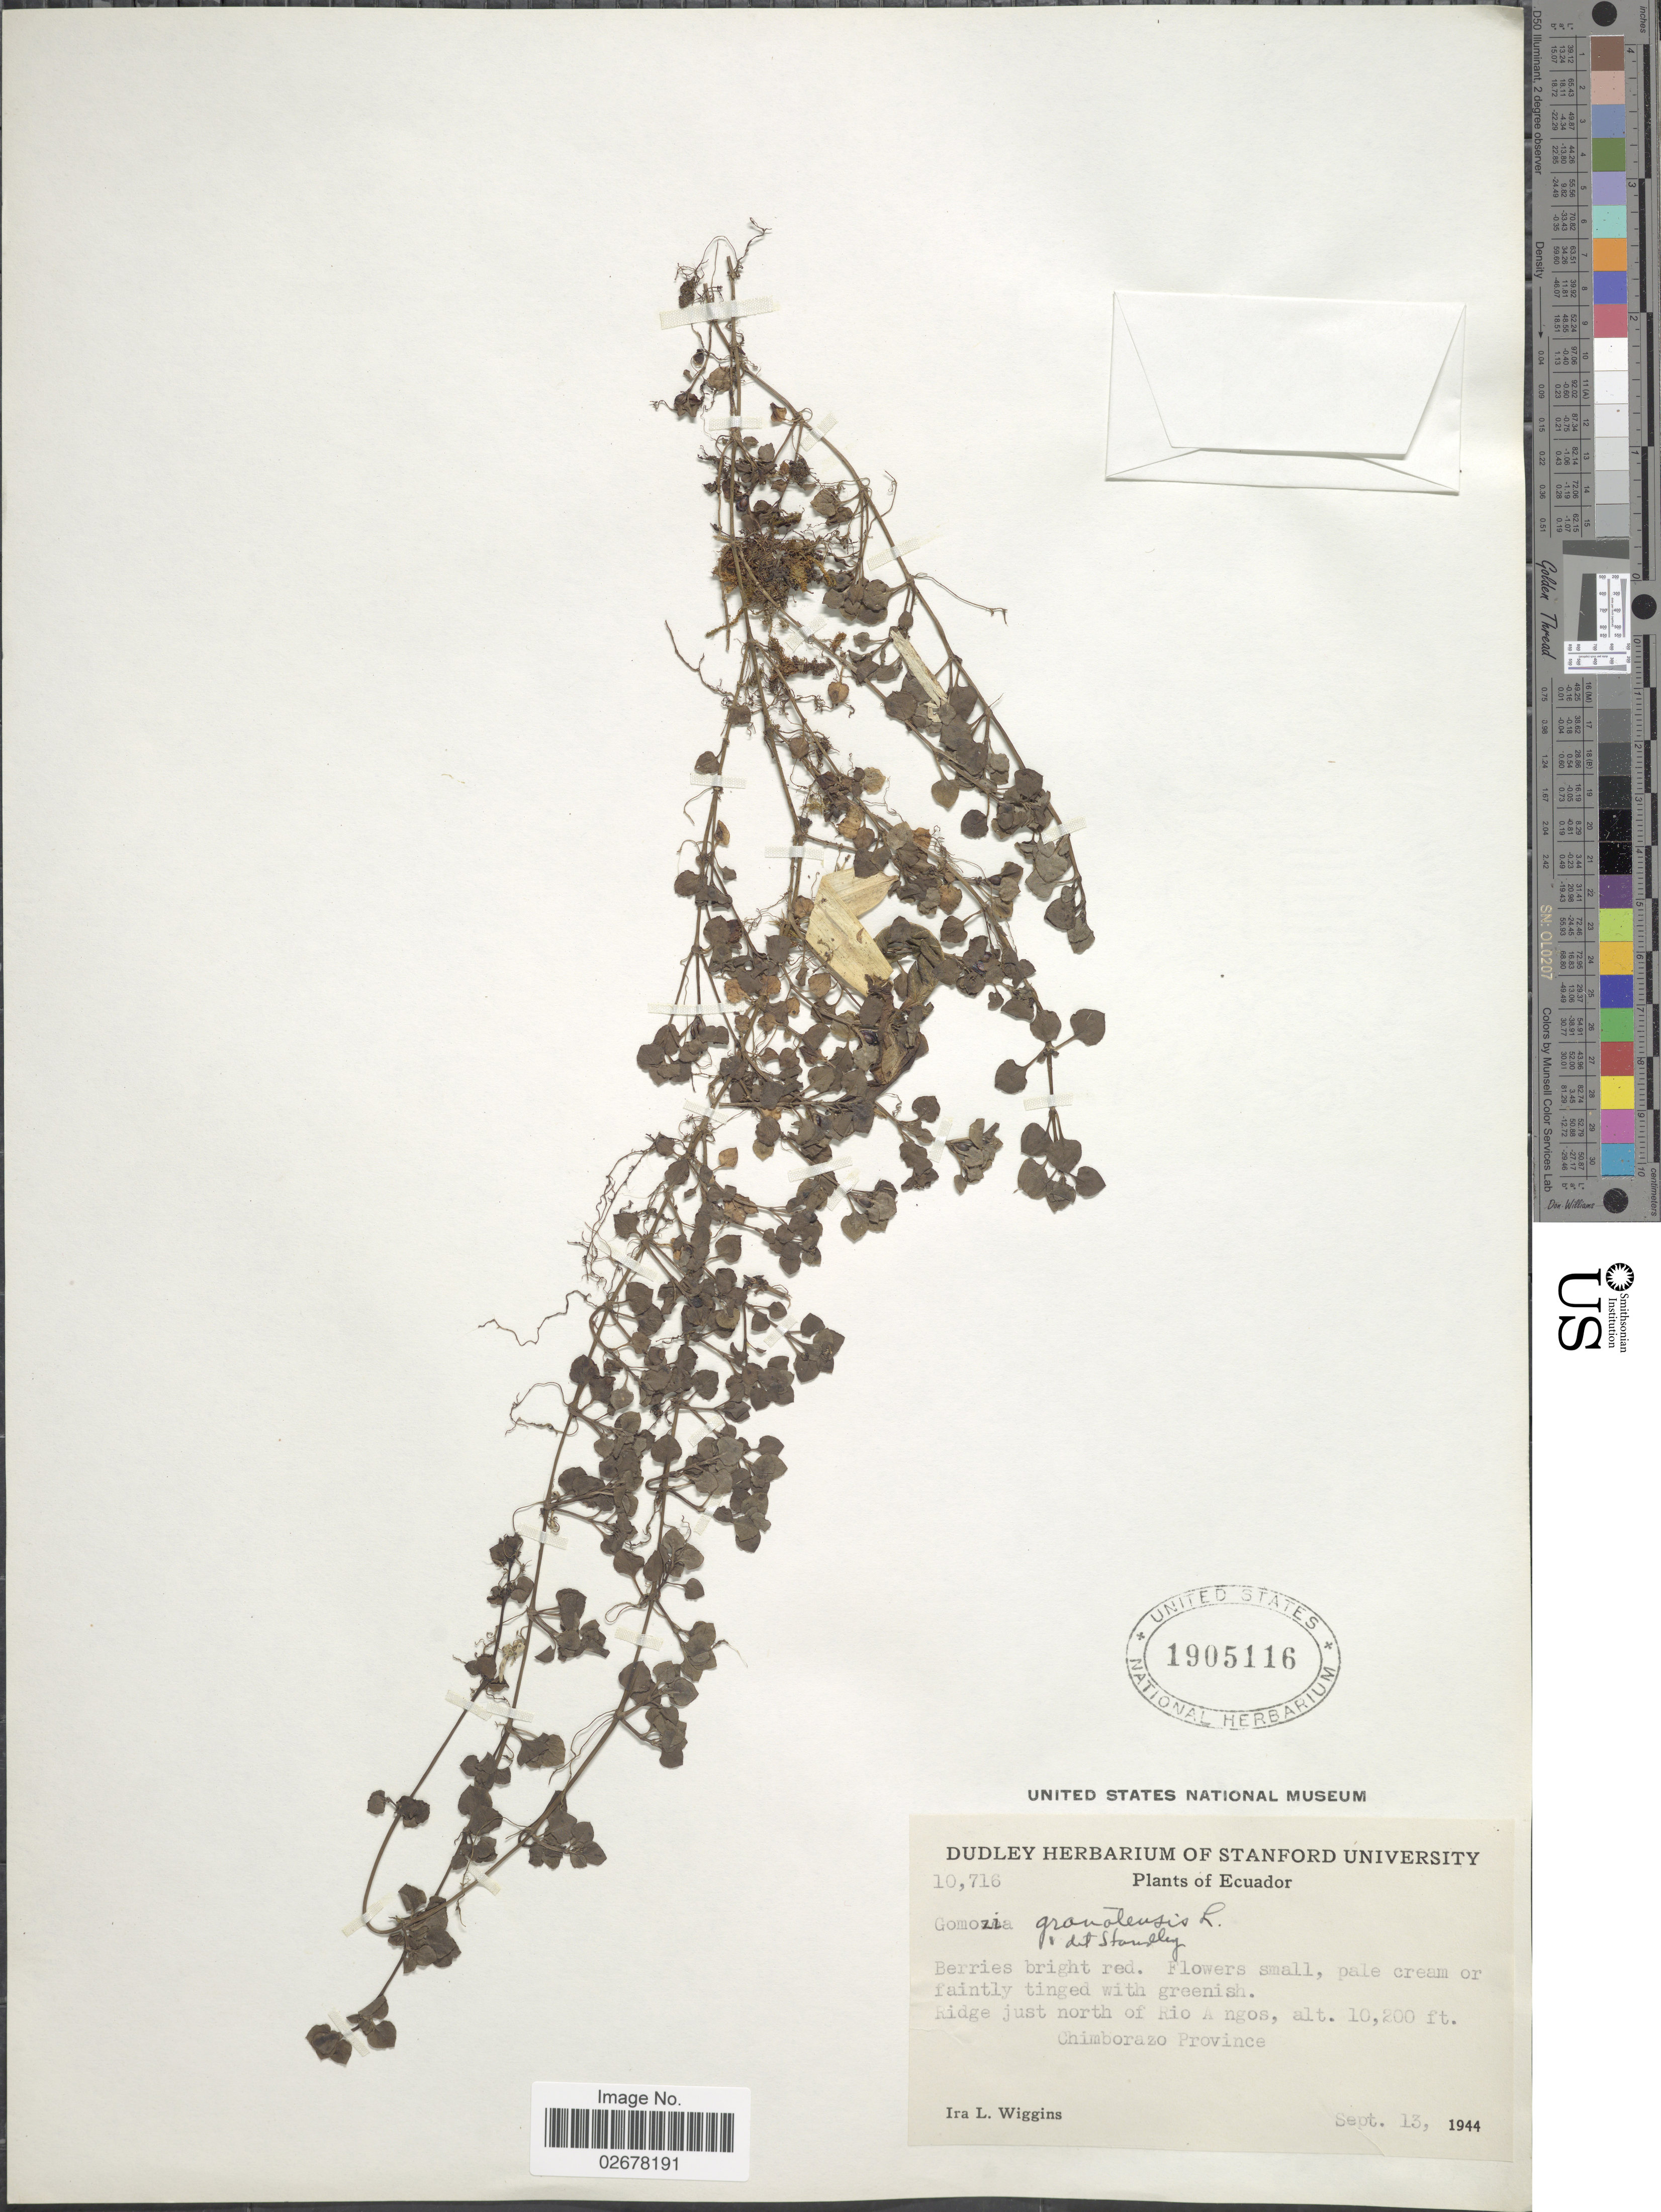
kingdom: Plantae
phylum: Tracheophyta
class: Magnoliopsida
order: Gentianales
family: Rubiaceae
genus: Nertera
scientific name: Nertera depressa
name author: Banks & Sol. ex Gaertn.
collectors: I. L. Wiggins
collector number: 10716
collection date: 1944-09-13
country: Ecuador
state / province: Chimborazo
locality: Ridge just north of Rio Angos.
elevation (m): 3109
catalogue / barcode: US 1905116